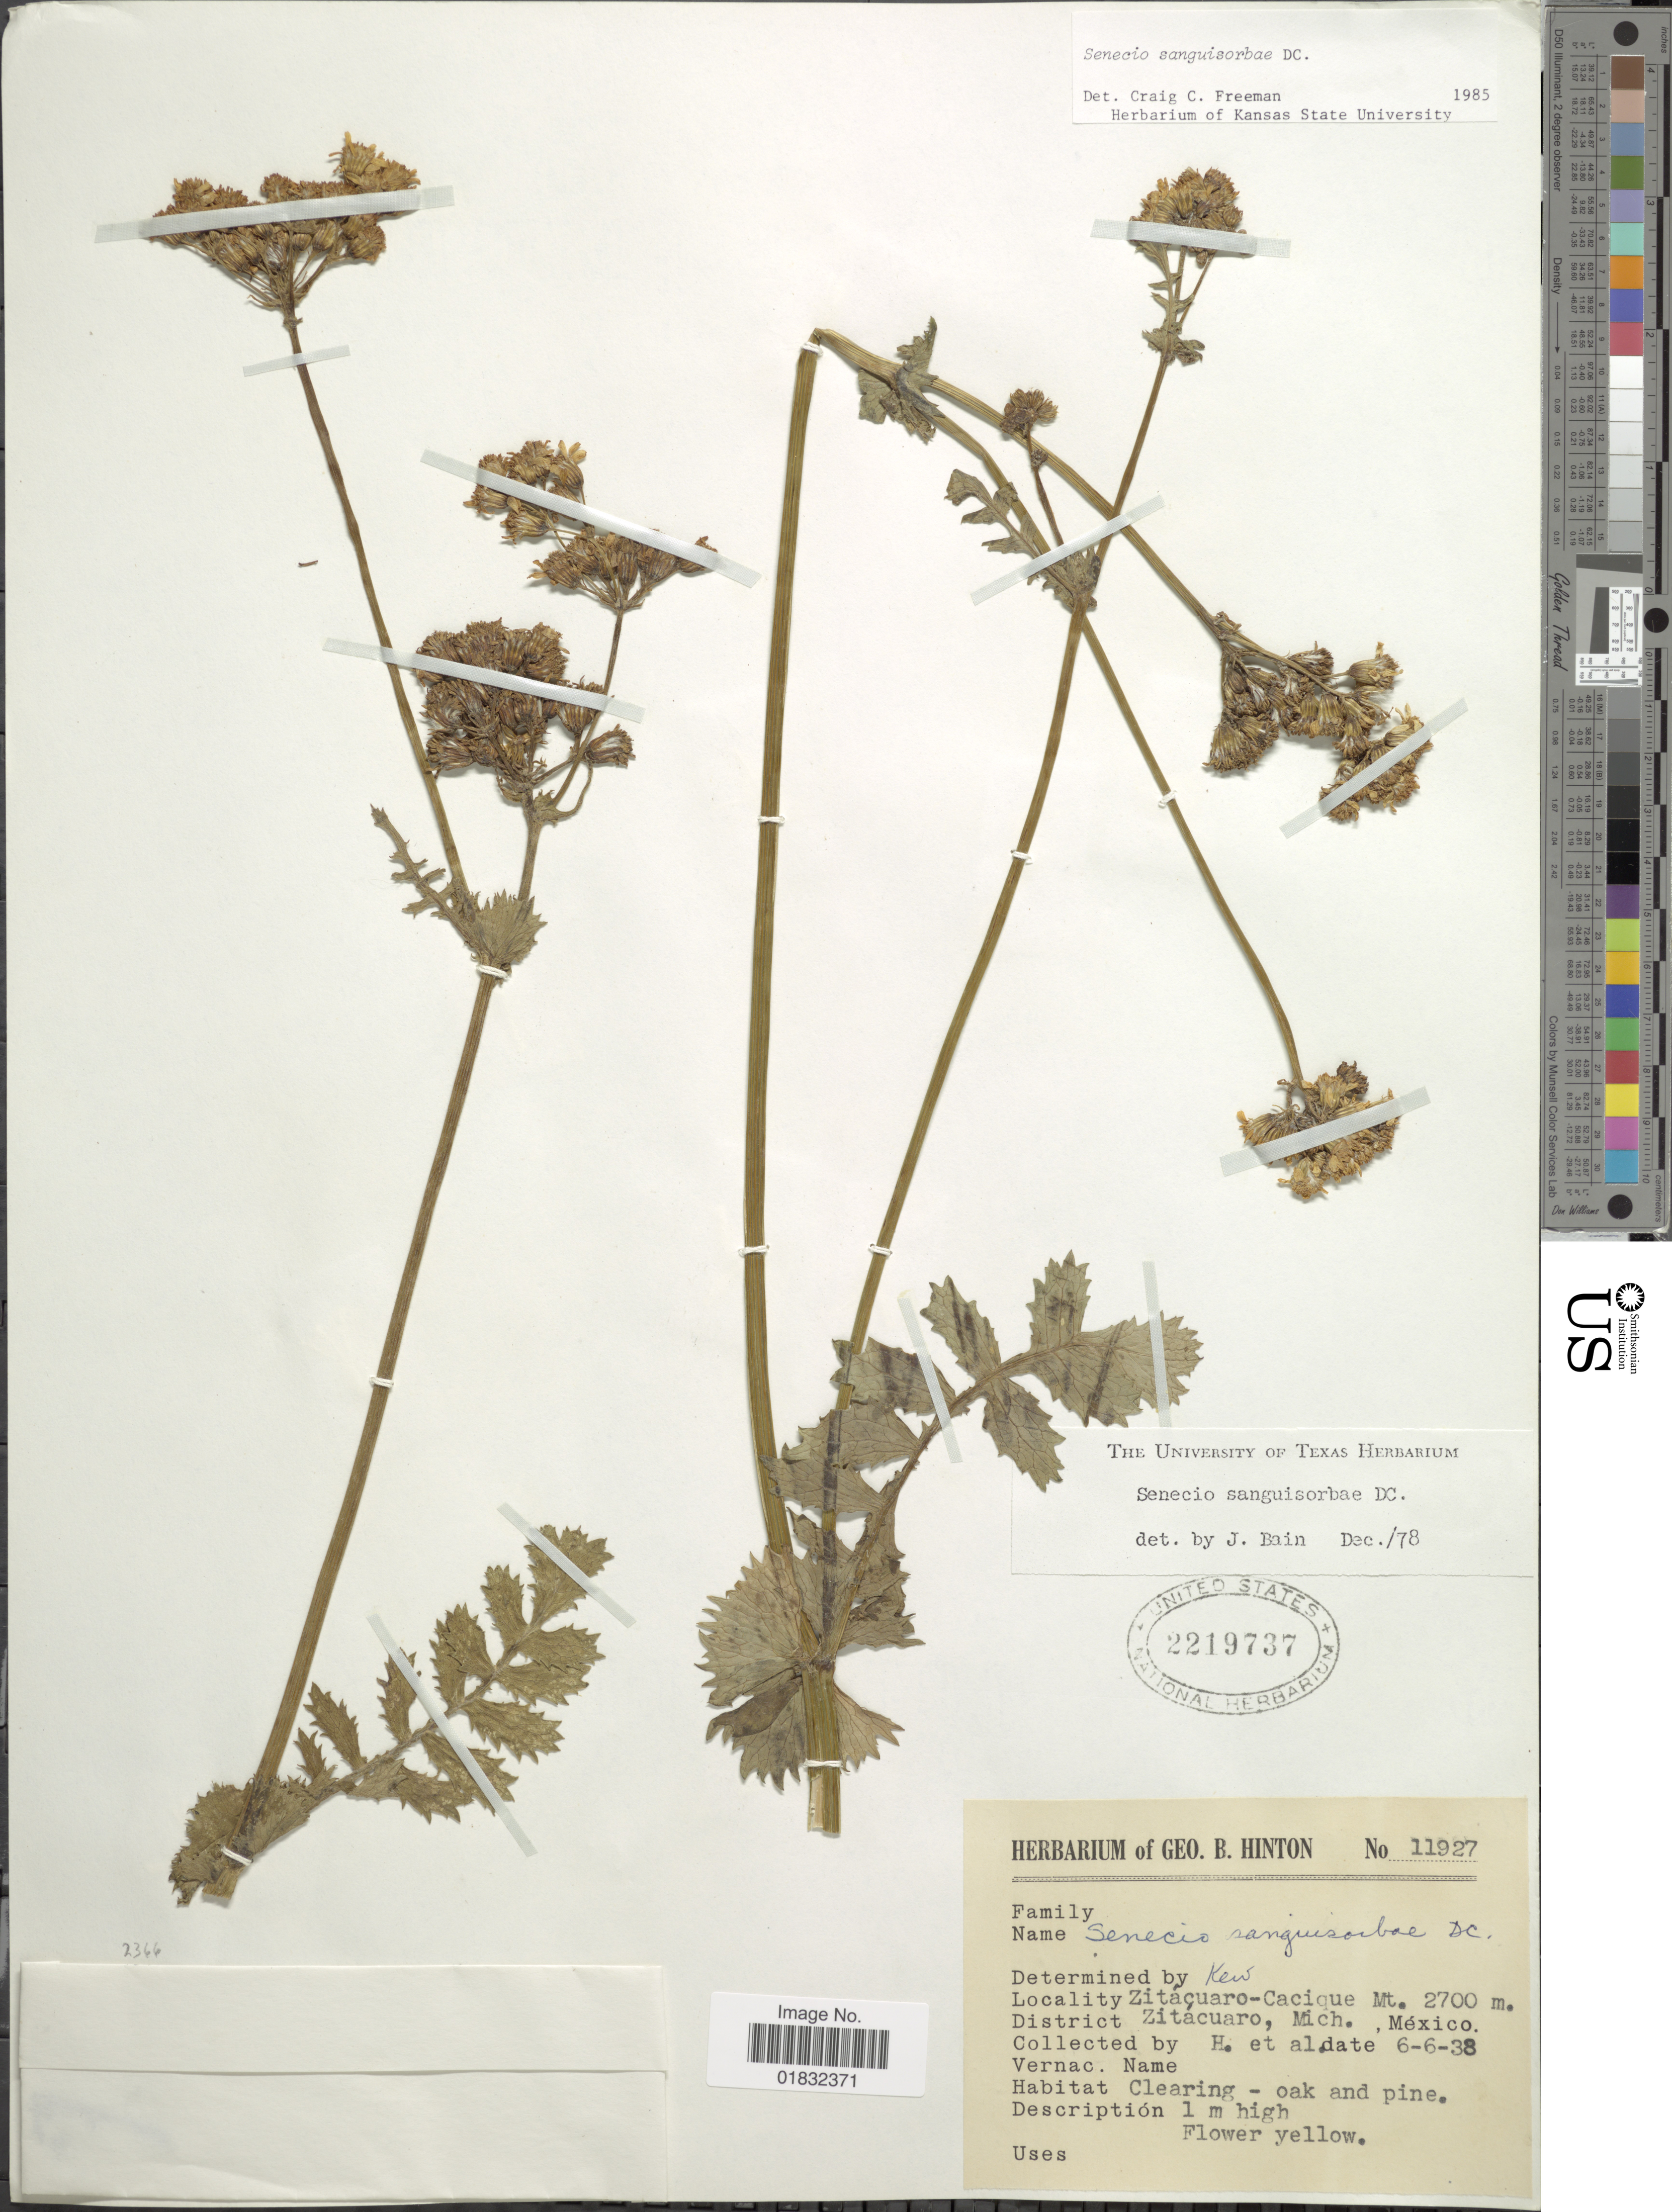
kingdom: Plantae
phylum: Tracheophyta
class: Magnoliopsida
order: Asterales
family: Asteraceae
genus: Packera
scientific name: Packera sanguisorbae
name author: (DC.) C. Jeffrey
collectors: G. B. Hinton & et al.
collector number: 11927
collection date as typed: Transcribed d/m/y: 6/6/38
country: Mexico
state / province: Michoacán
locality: Zitacuaro-Cacique Mt. District Zitacuaro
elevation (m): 2700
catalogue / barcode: US 2219737